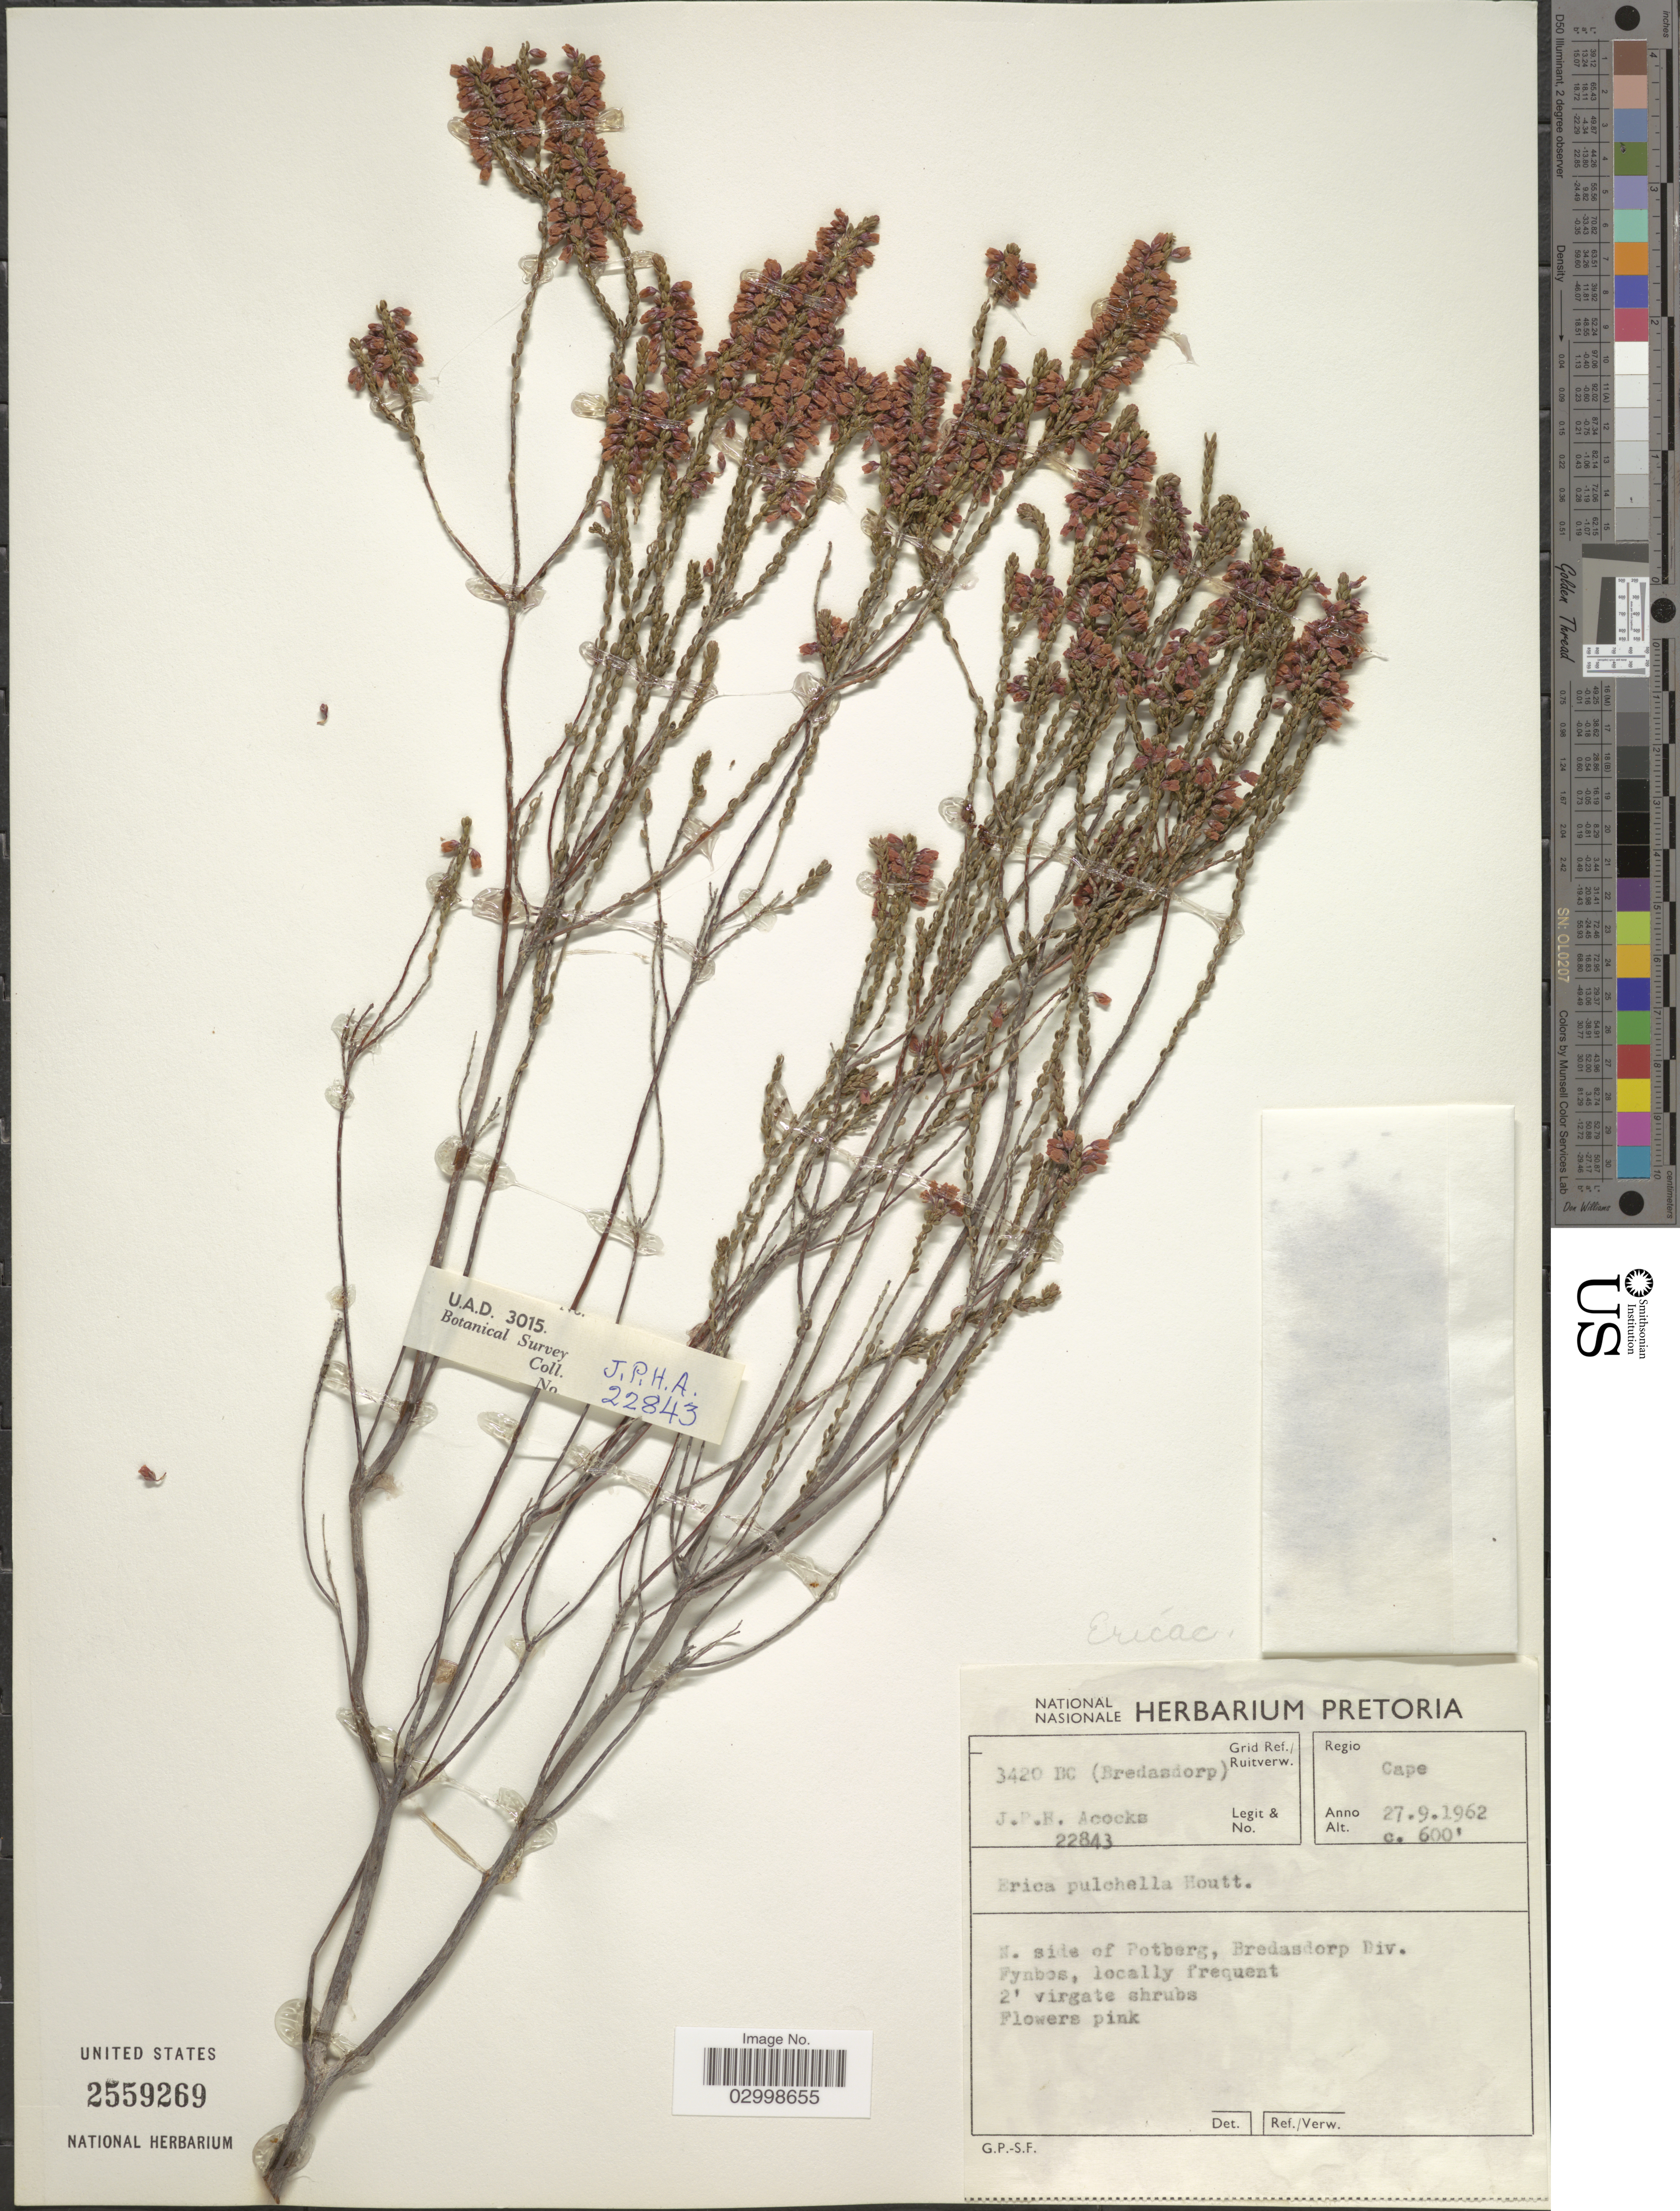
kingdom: Plantae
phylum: Tracheophyta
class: Magnoliopsida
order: Ericales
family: Ericaceae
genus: Erica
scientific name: Erica pulchella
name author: Houtt.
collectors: J. P. Acocks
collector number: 22843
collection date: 1962-09-27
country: South Africa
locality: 3420 BC (Bredasdorp) Grid Ref./ Ruitverw. Regio Cape. N. side of Potberg, Bredasdorp Div.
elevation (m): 183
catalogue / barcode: US 2559269